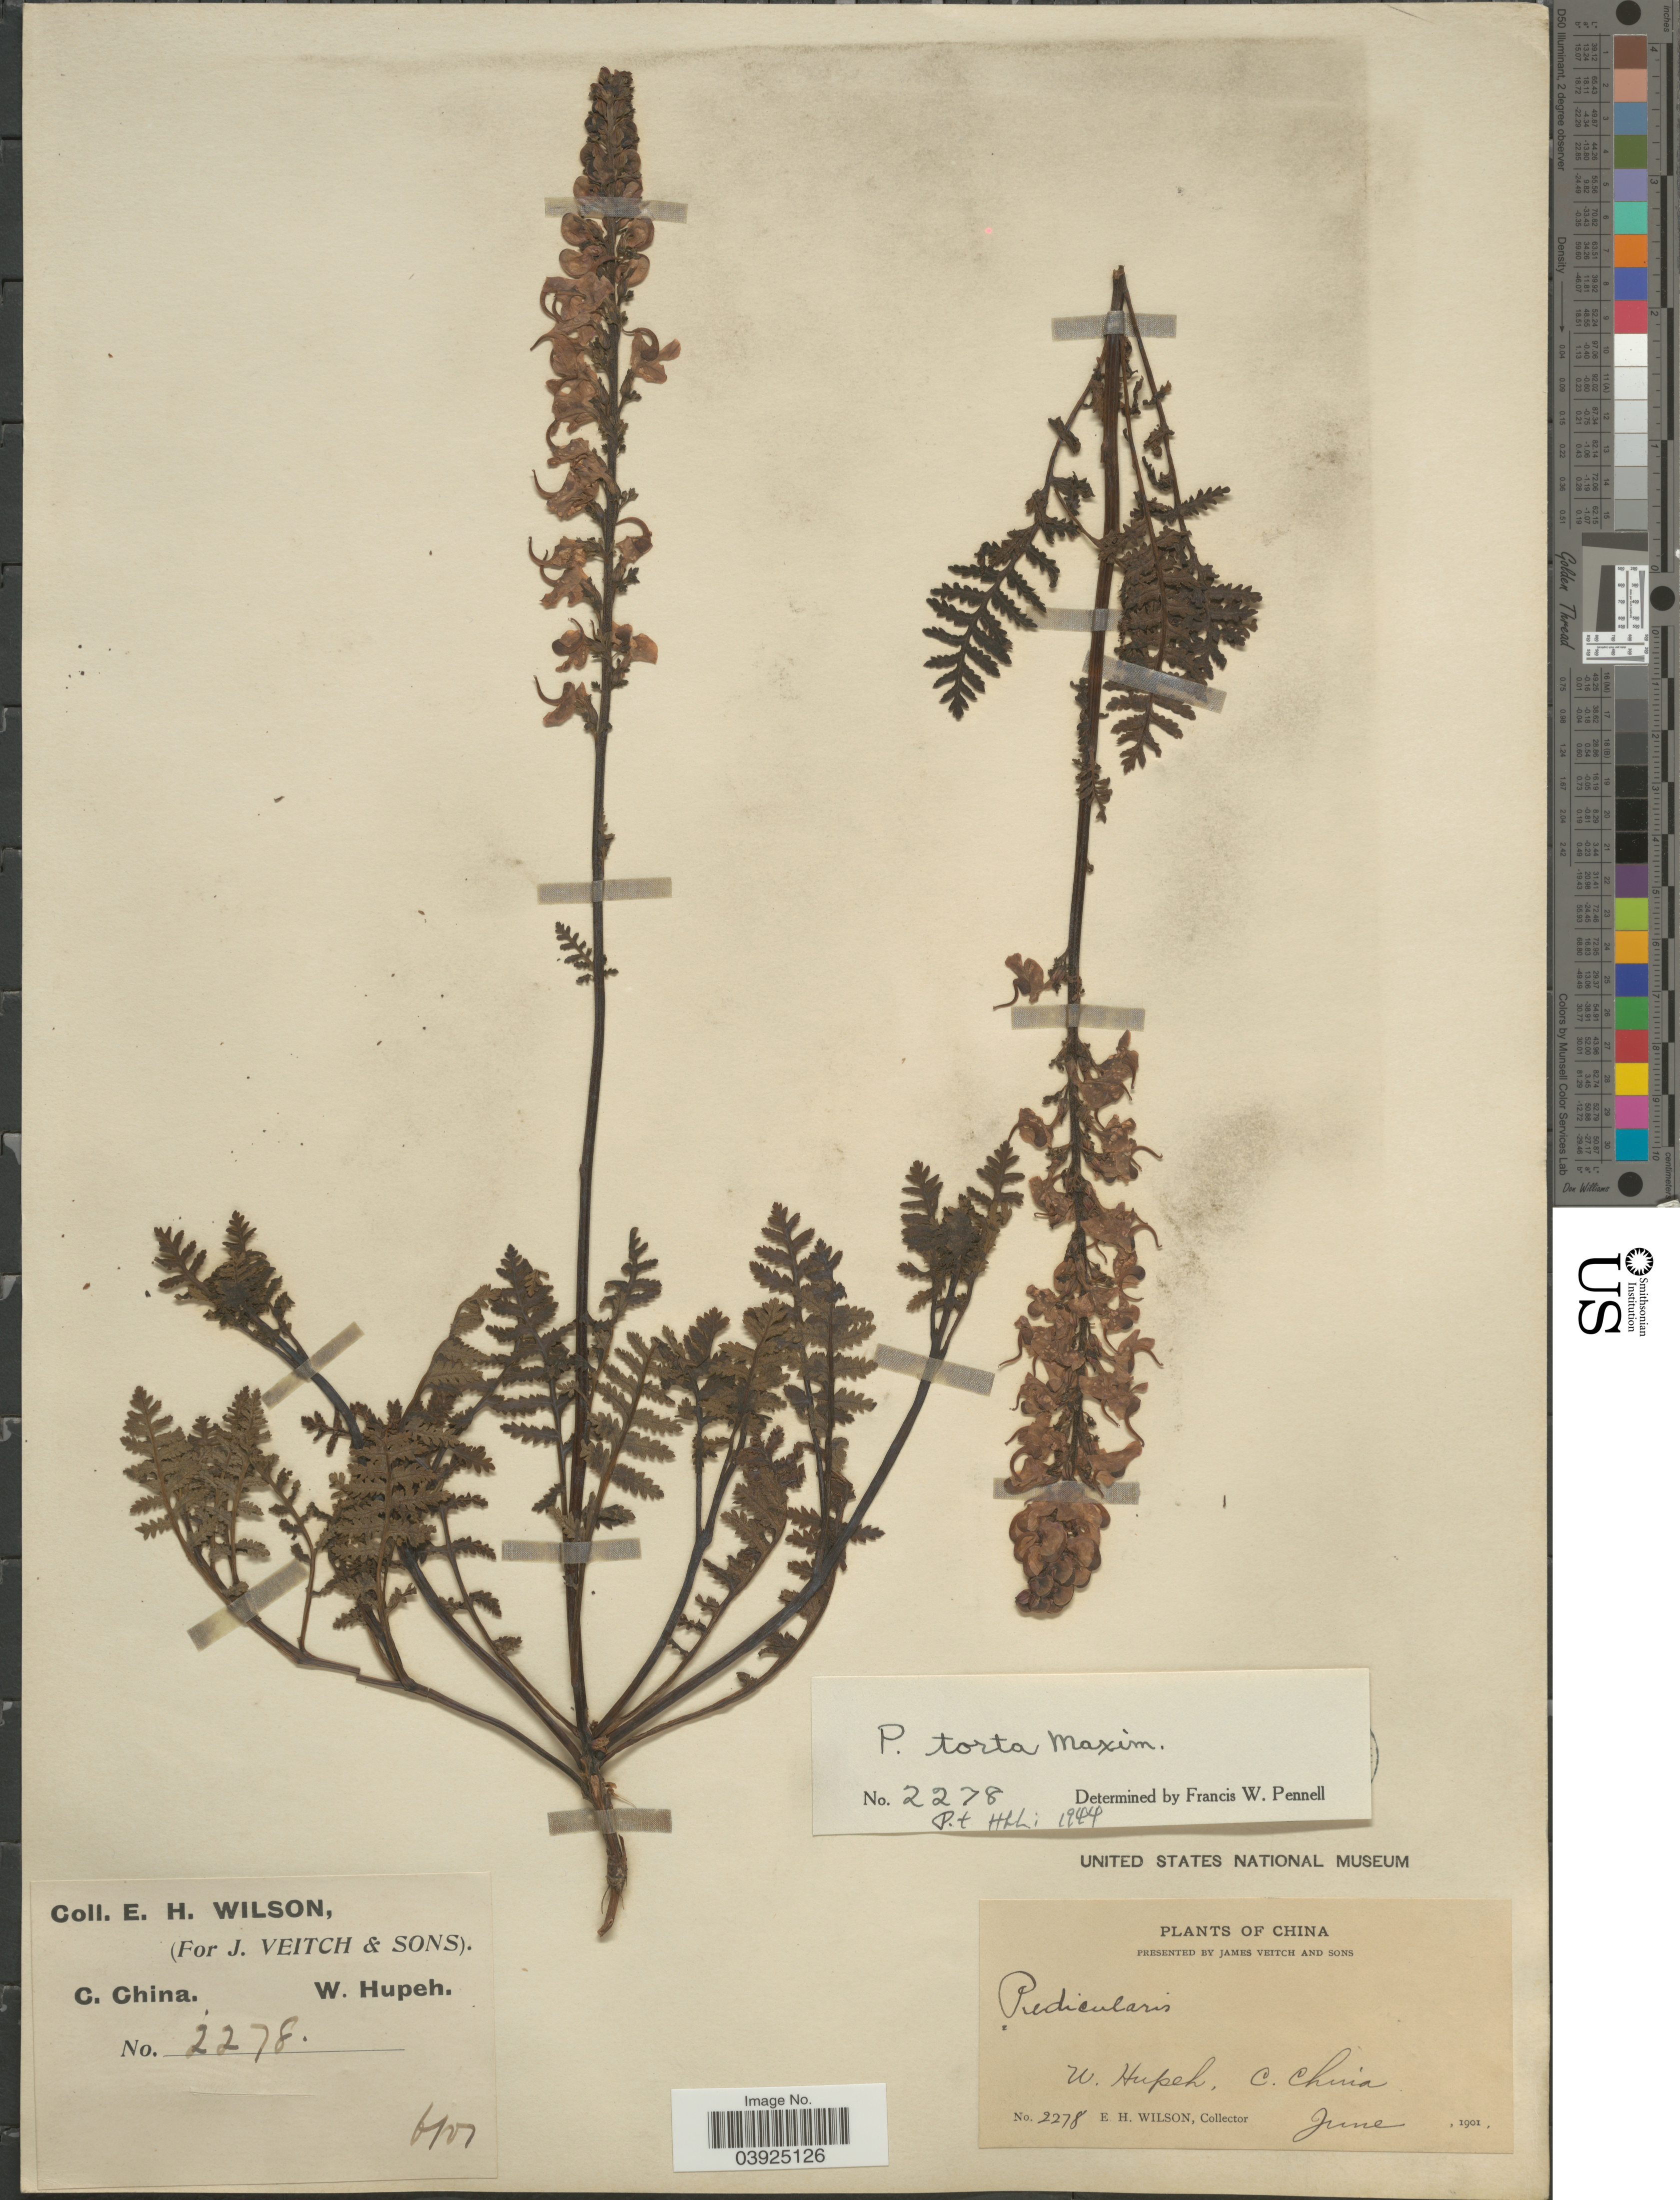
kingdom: Plantae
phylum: Tracheophyta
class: Magnoliopsida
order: Lamiales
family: Orobanchaceae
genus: Pedicularis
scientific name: Pedicularis torta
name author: Maxim.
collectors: E. Wilson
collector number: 2278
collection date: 1901-06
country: China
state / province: Hubei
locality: W. Hupeh. C. China.